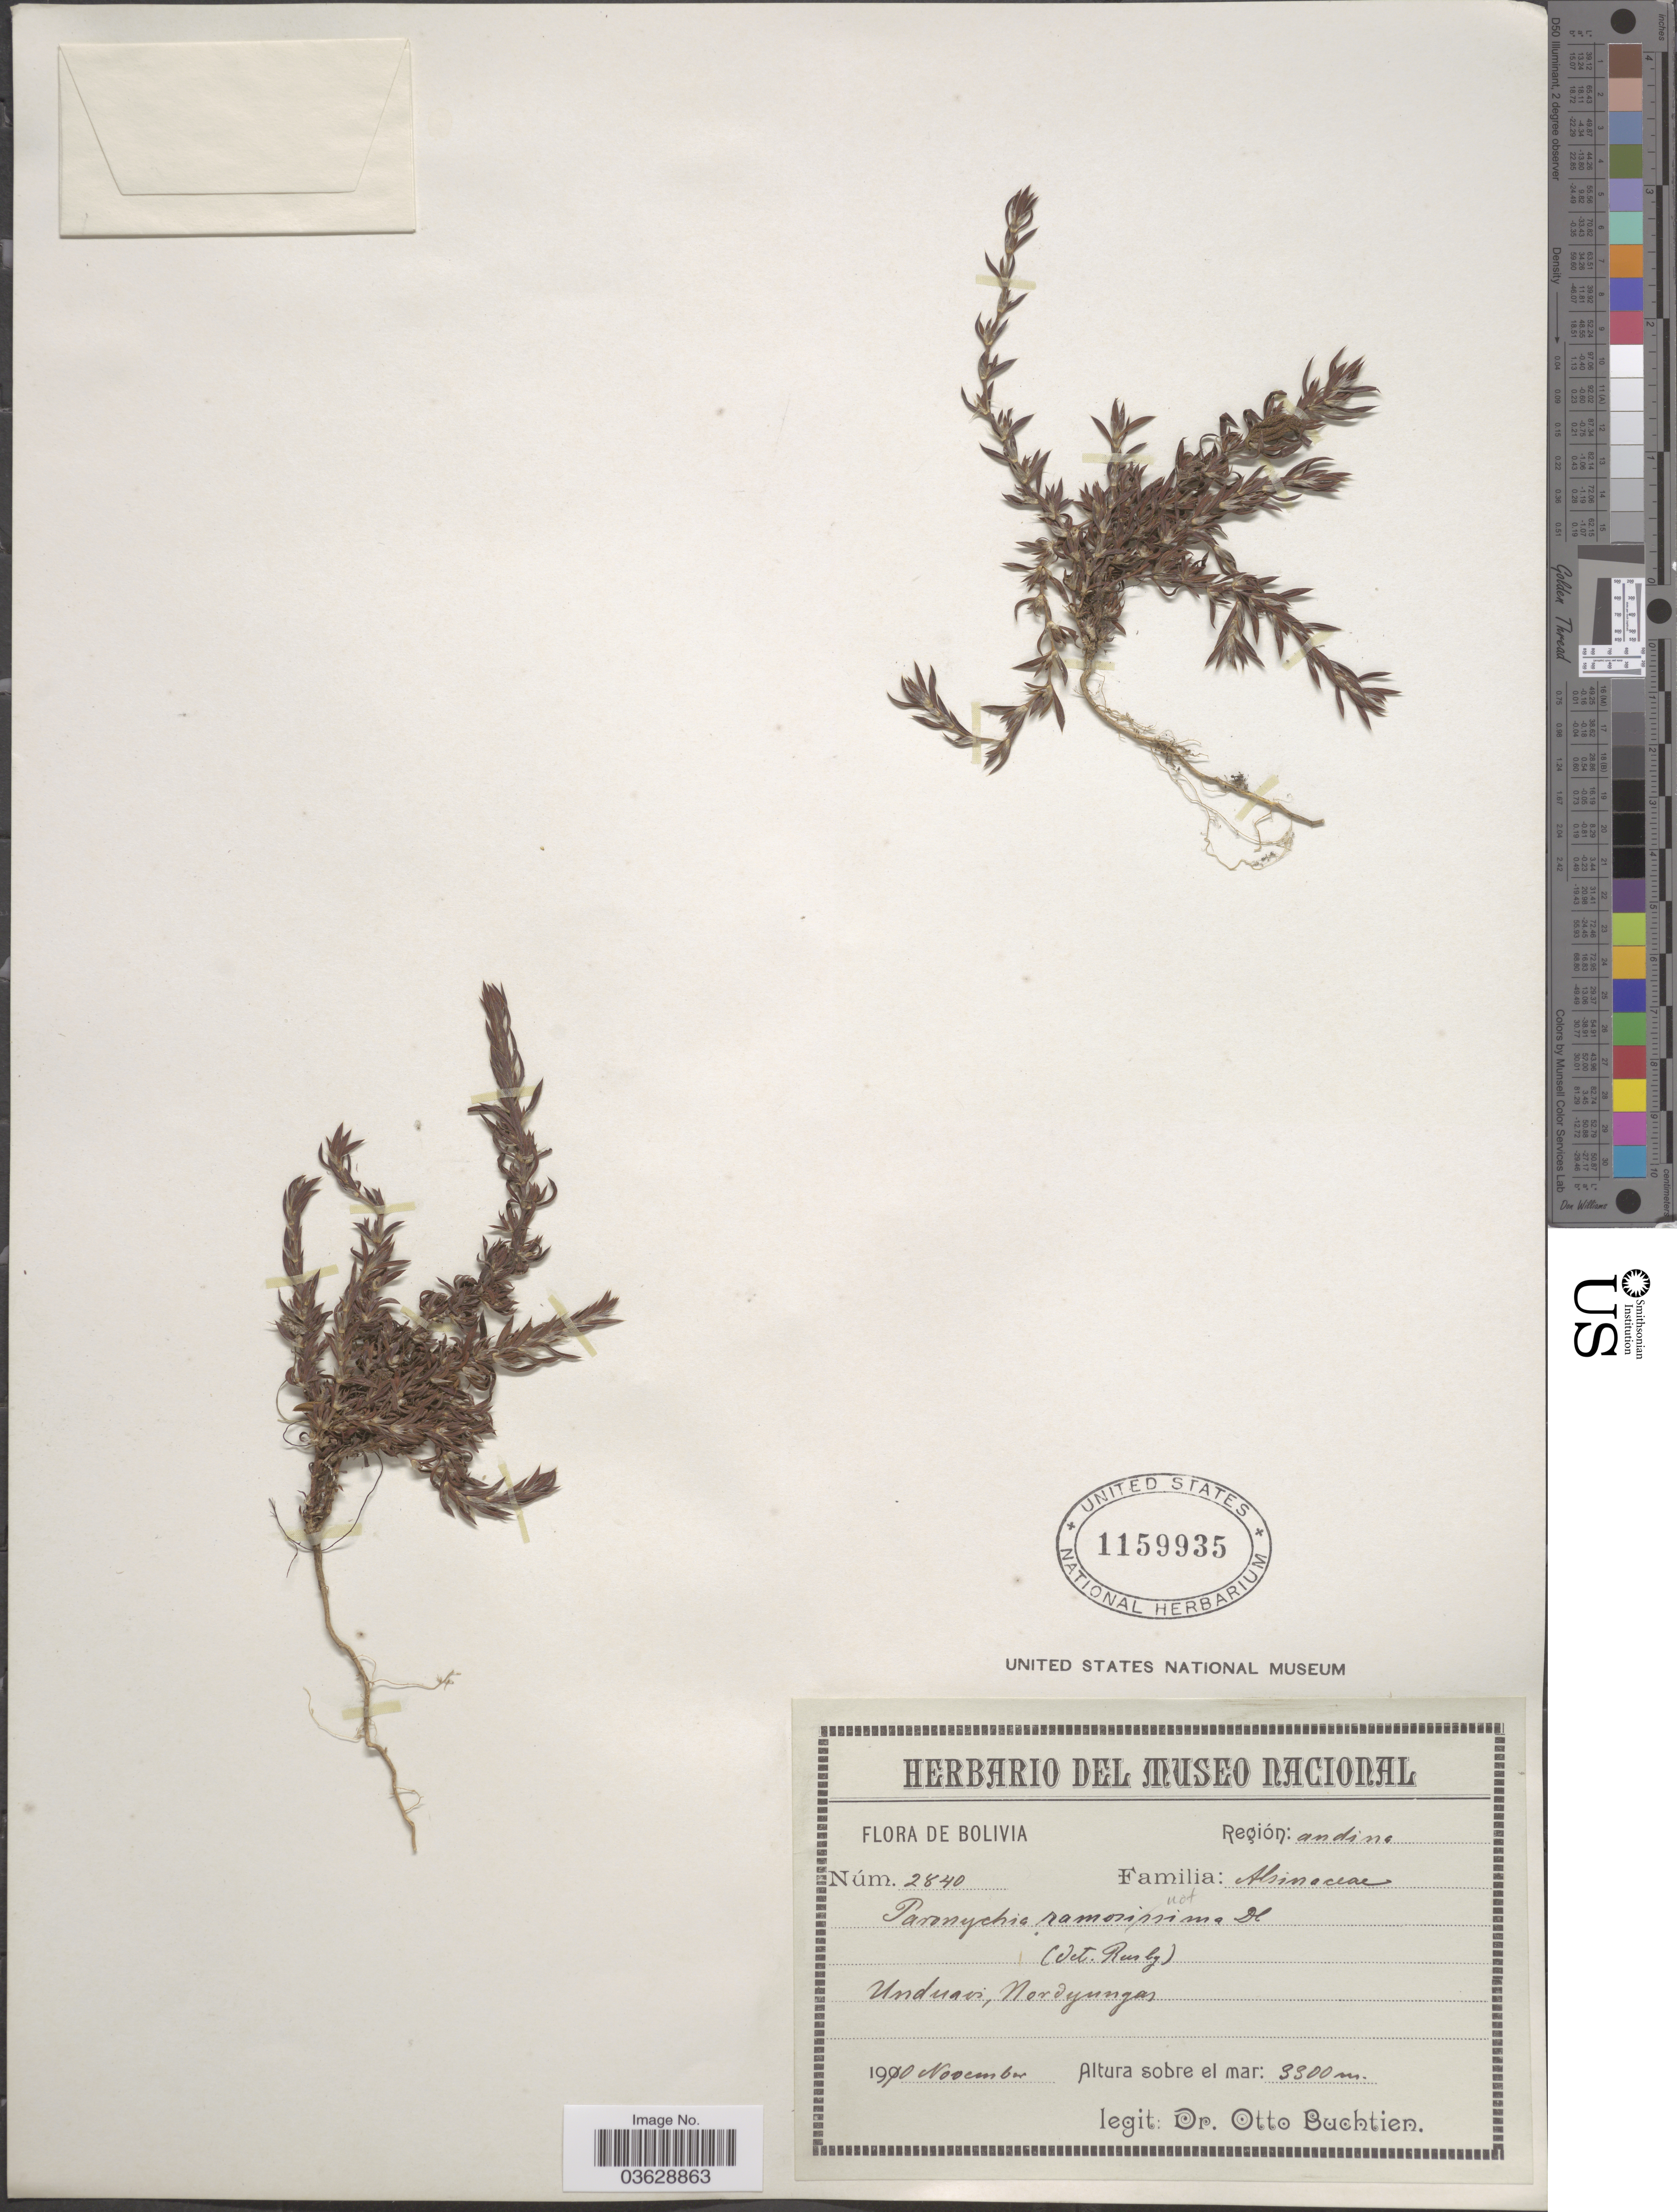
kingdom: Plantae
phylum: Tracheophyta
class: Magnoliopsida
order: Caryophyllales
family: Caryophyllaceae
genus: Paronychia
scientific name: Paronychia sp.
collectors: O. Buchtien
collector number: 2840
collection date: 1910-11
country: Bolivia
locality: Unduavi, Nordyungas. Región: andine.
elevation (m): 3300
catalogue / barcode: US 1159935